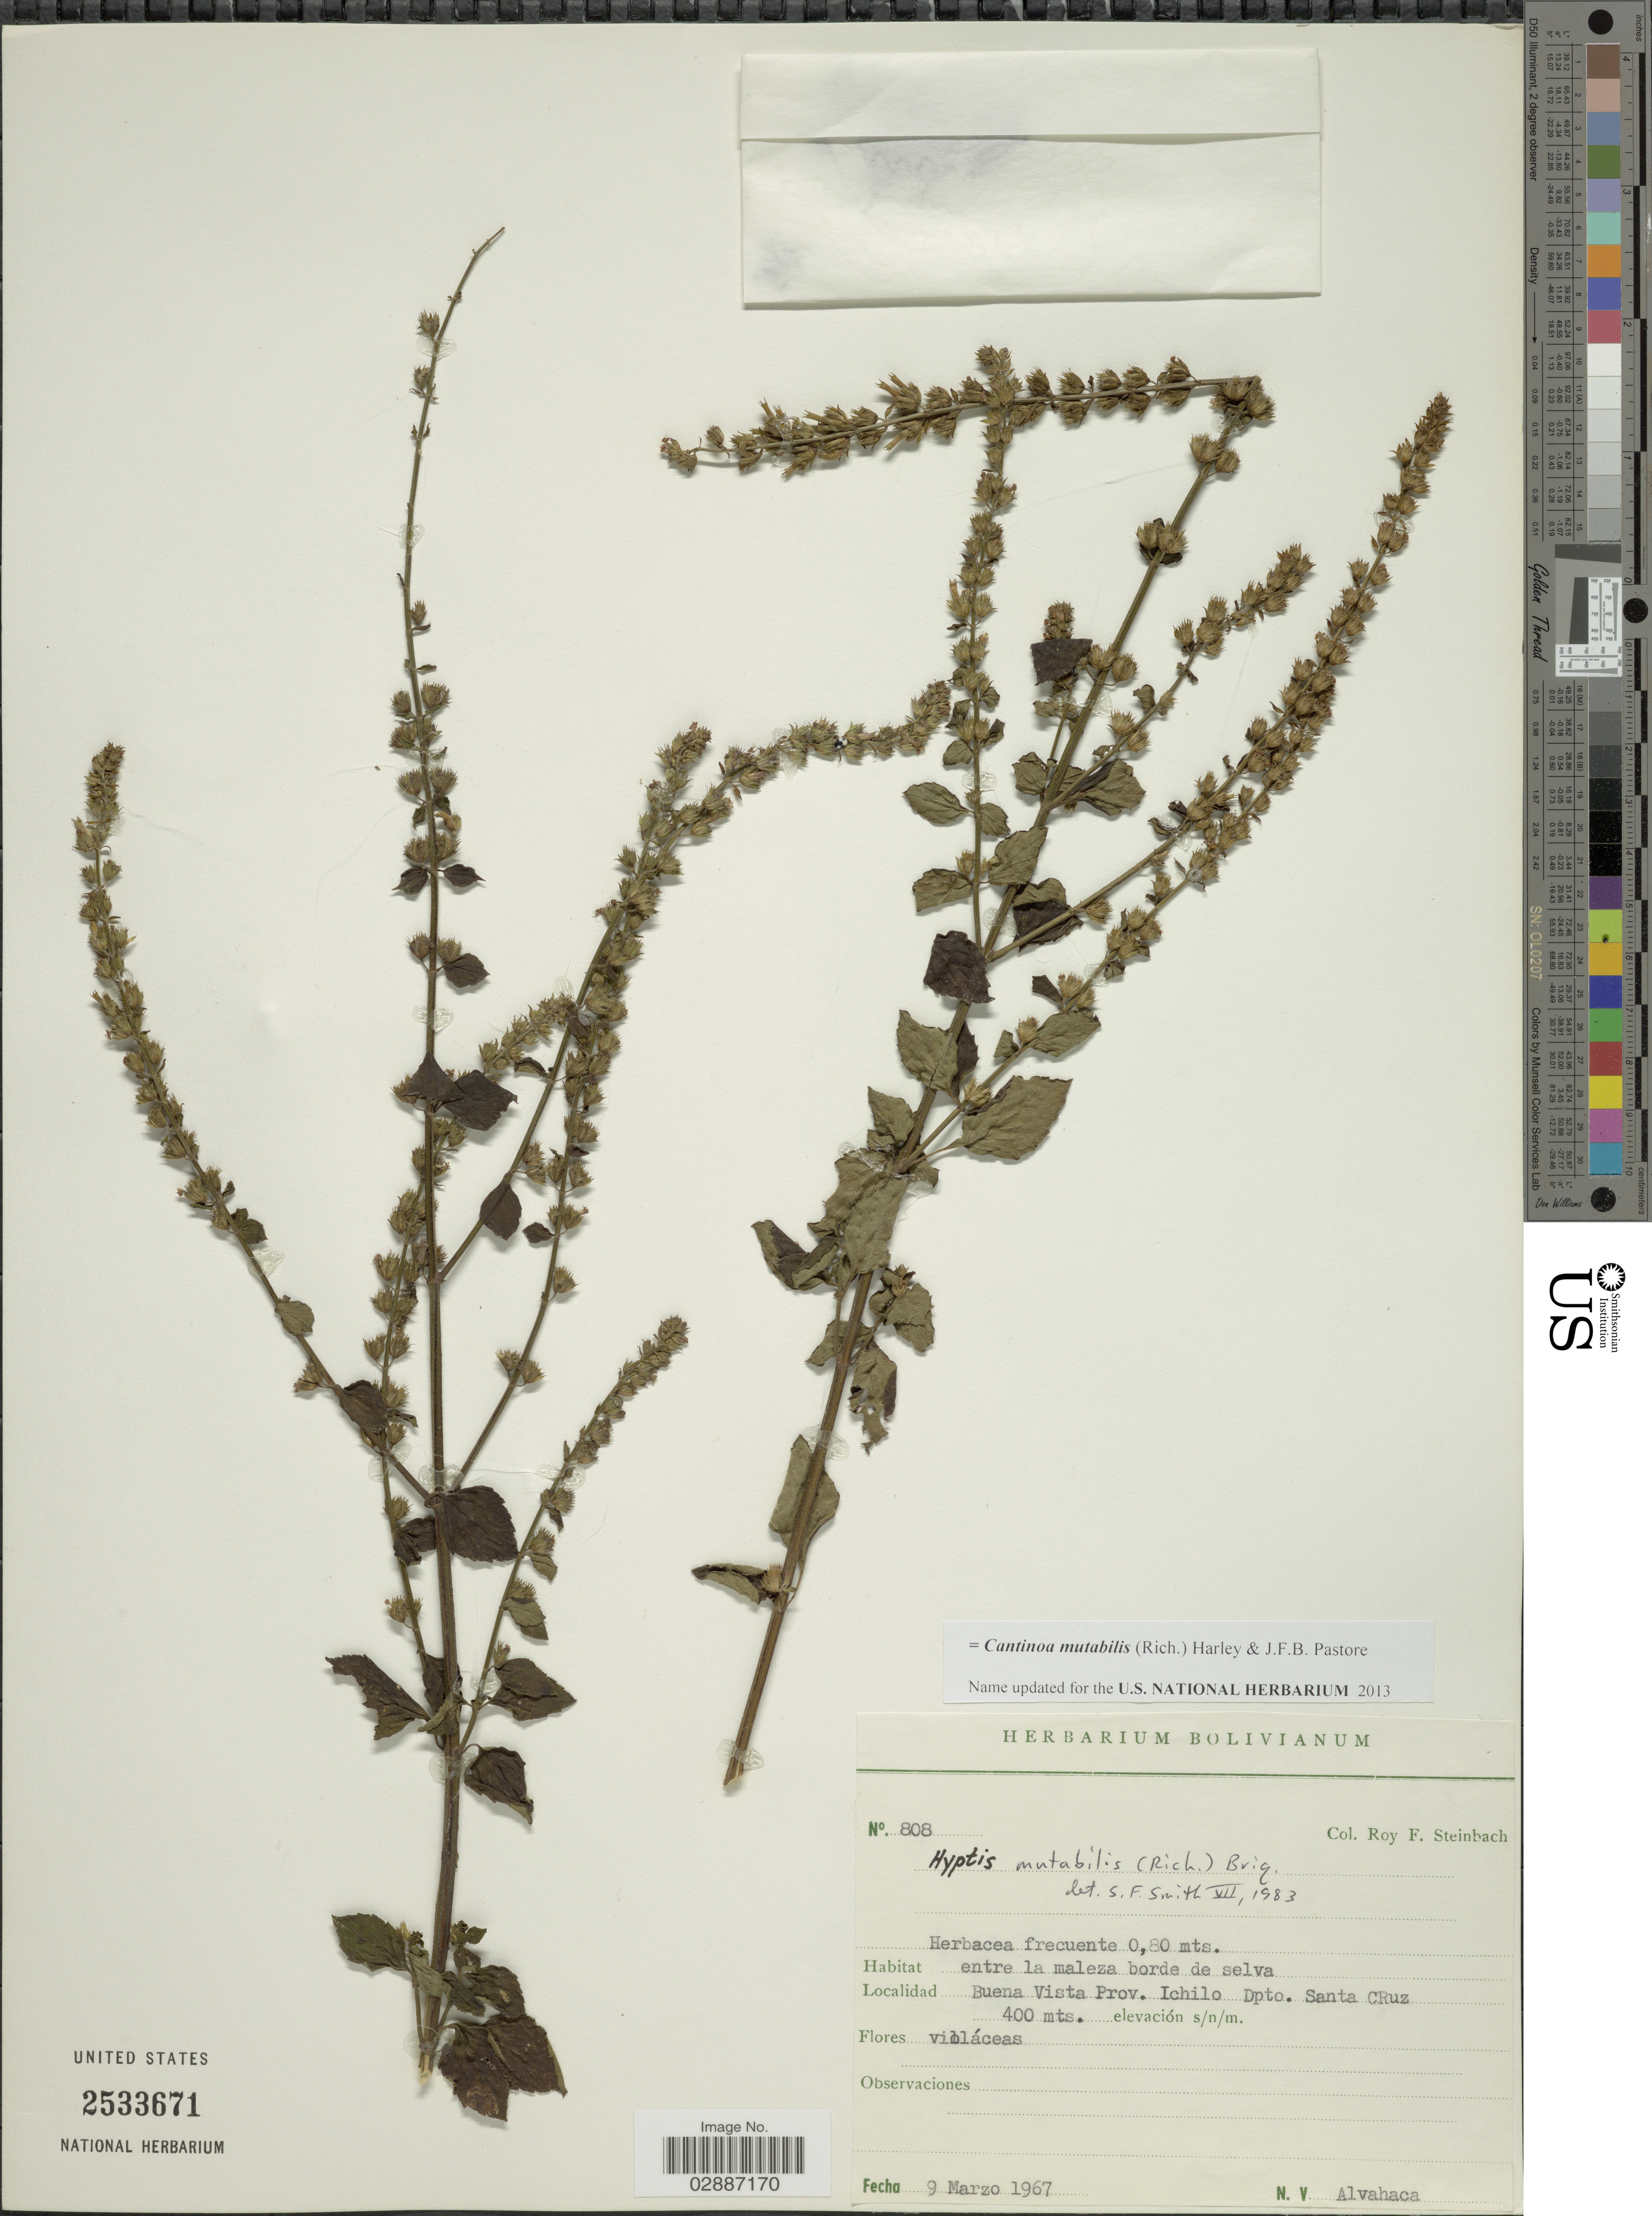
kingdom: Plantae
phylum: Tracheophyta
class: Magnoliopsida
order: Lamiales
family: Lamiaceae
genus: Cantinoa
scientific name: Cantinoa mutabilis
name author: (Epling) Harley & J.F.B. Pastore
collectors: R. F. Steinbach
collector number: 808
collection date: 1967-03-09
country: Bolivia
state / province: Santa Cruz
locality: Buena Vista Prov. Ichilo Dpto. Santa Cruz.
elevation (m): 400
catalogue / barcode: US 2533671